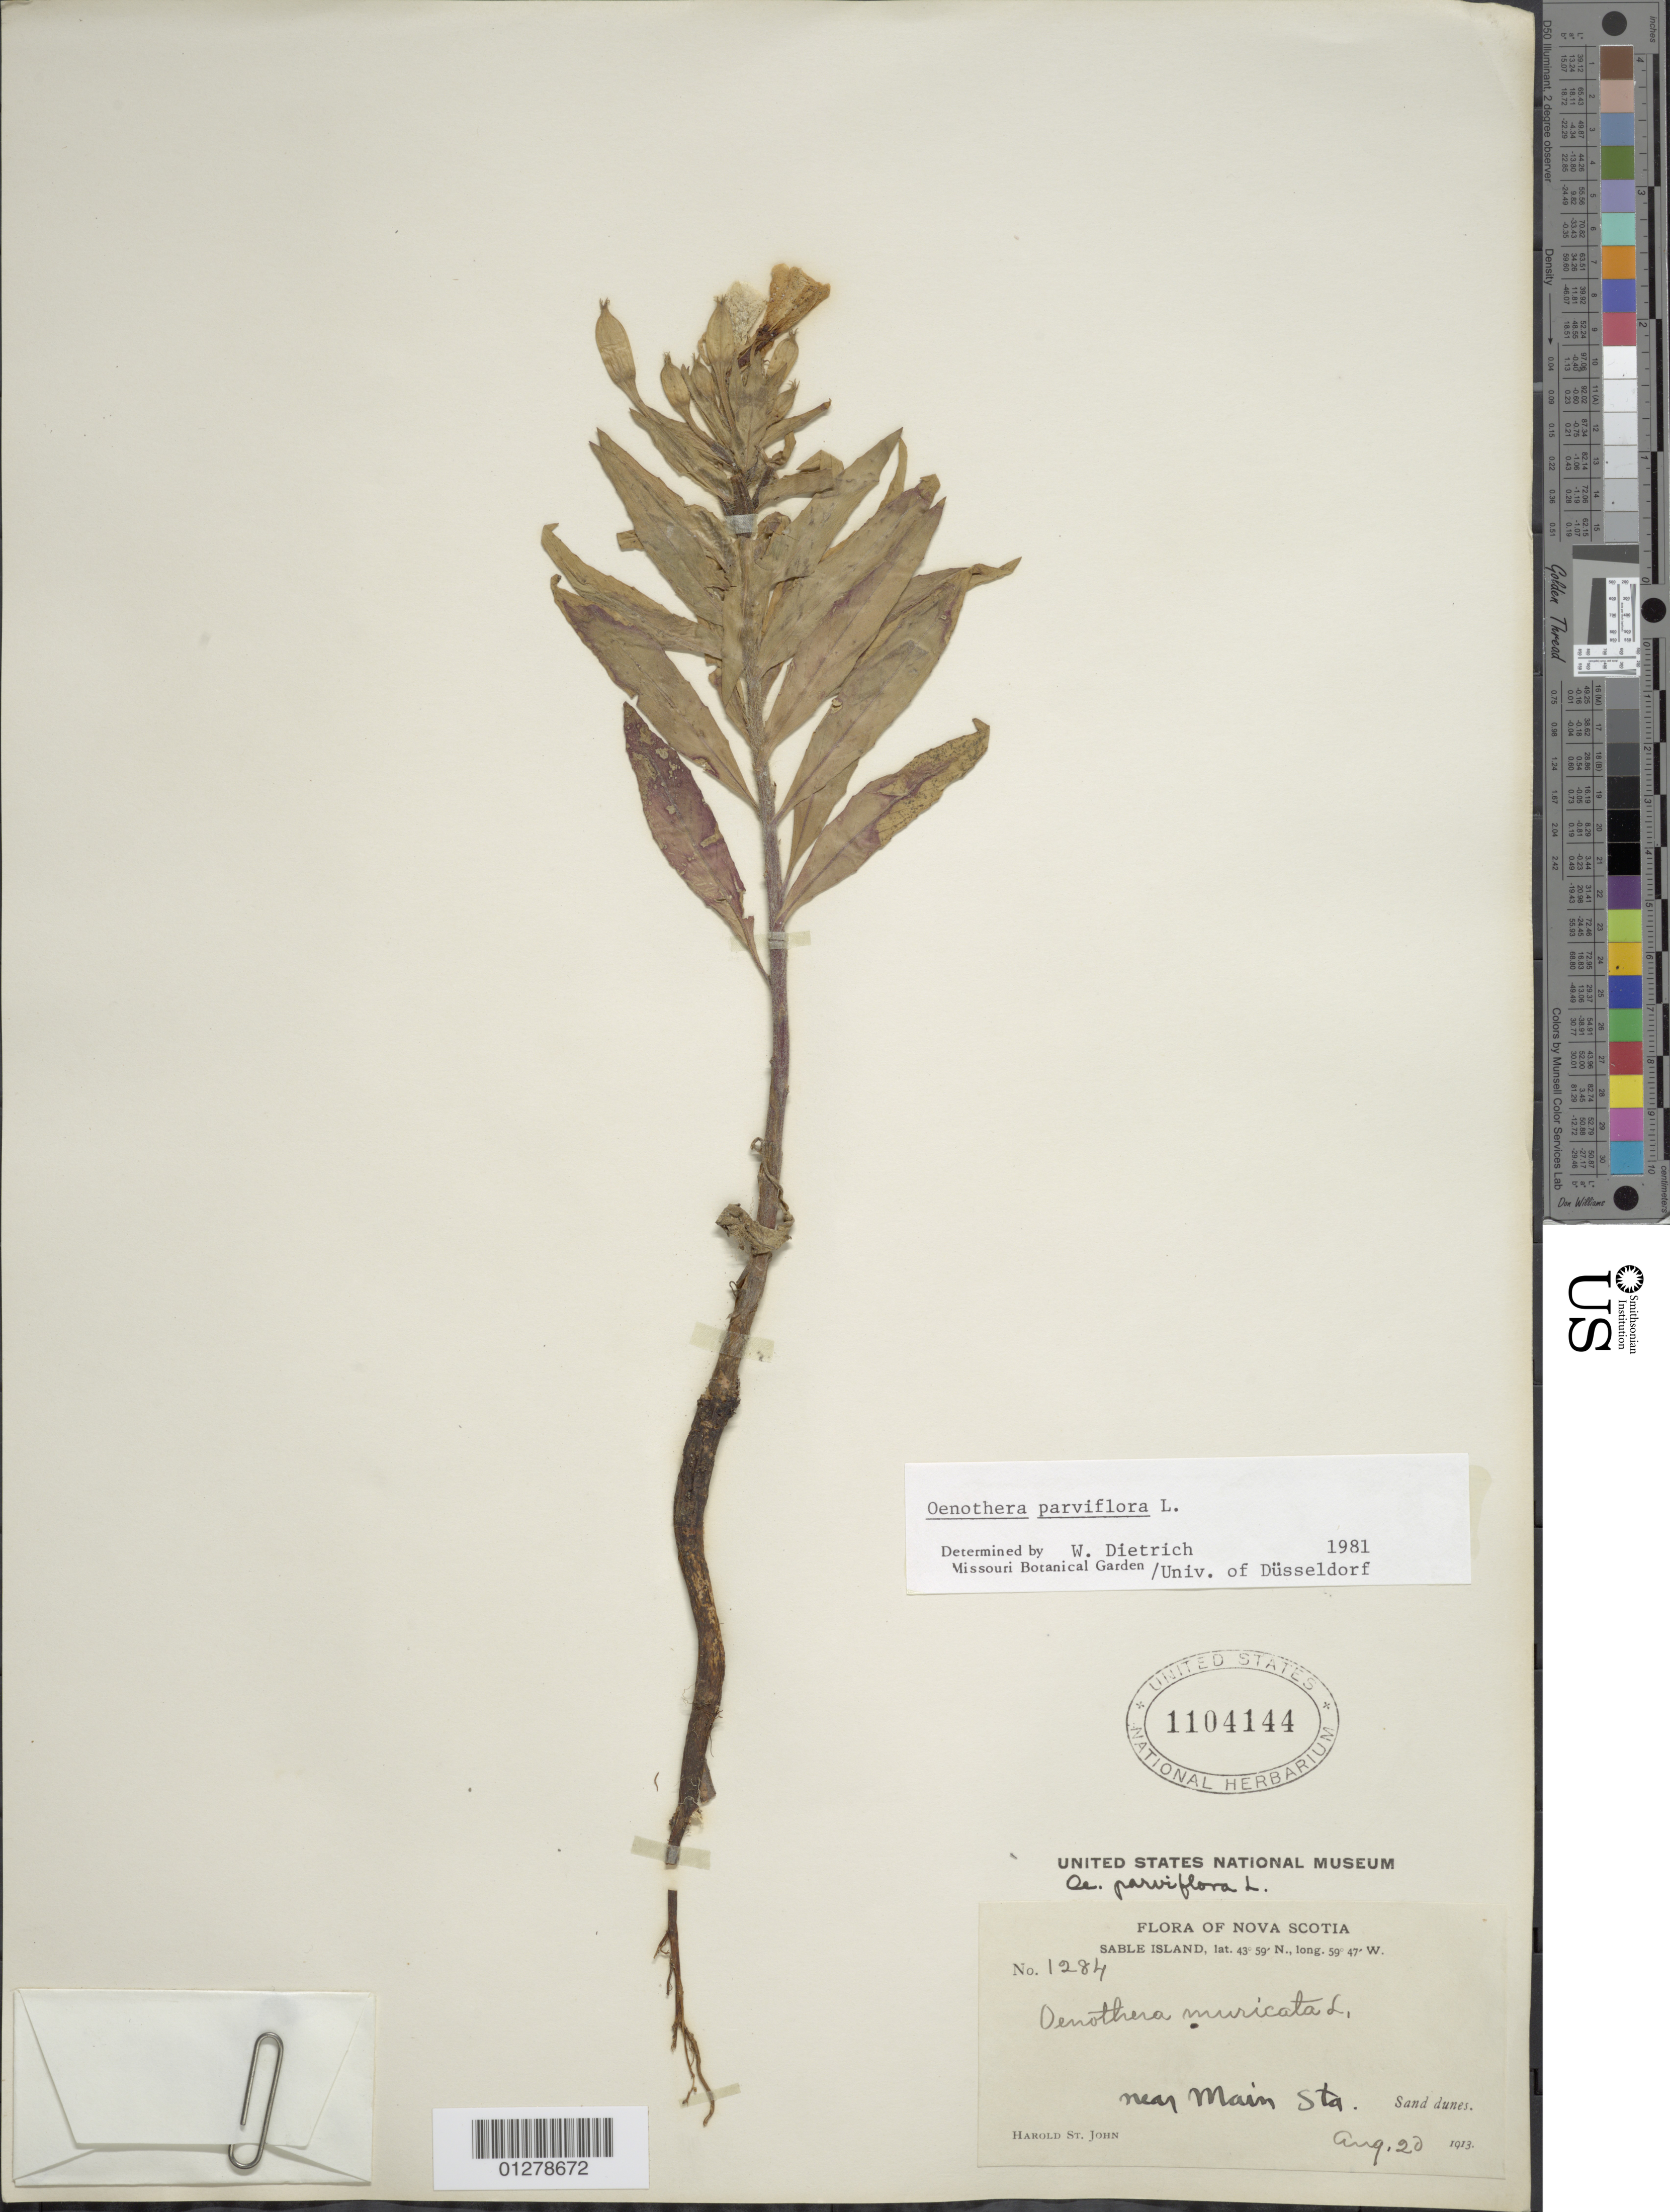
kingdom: Plantae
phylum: Tracheophyta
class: Magnoliopsida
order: Myrtales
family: Onagraceae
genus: Oenothera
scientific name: Oenothera parviflora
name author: L.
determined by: Dietrich, W.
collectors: H. St. John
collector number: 1284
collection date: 1913-08-20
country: Canada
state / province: Nova Scotia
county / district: Halifax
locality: Sable Island, near Main Sta.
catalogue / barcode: US 1104144